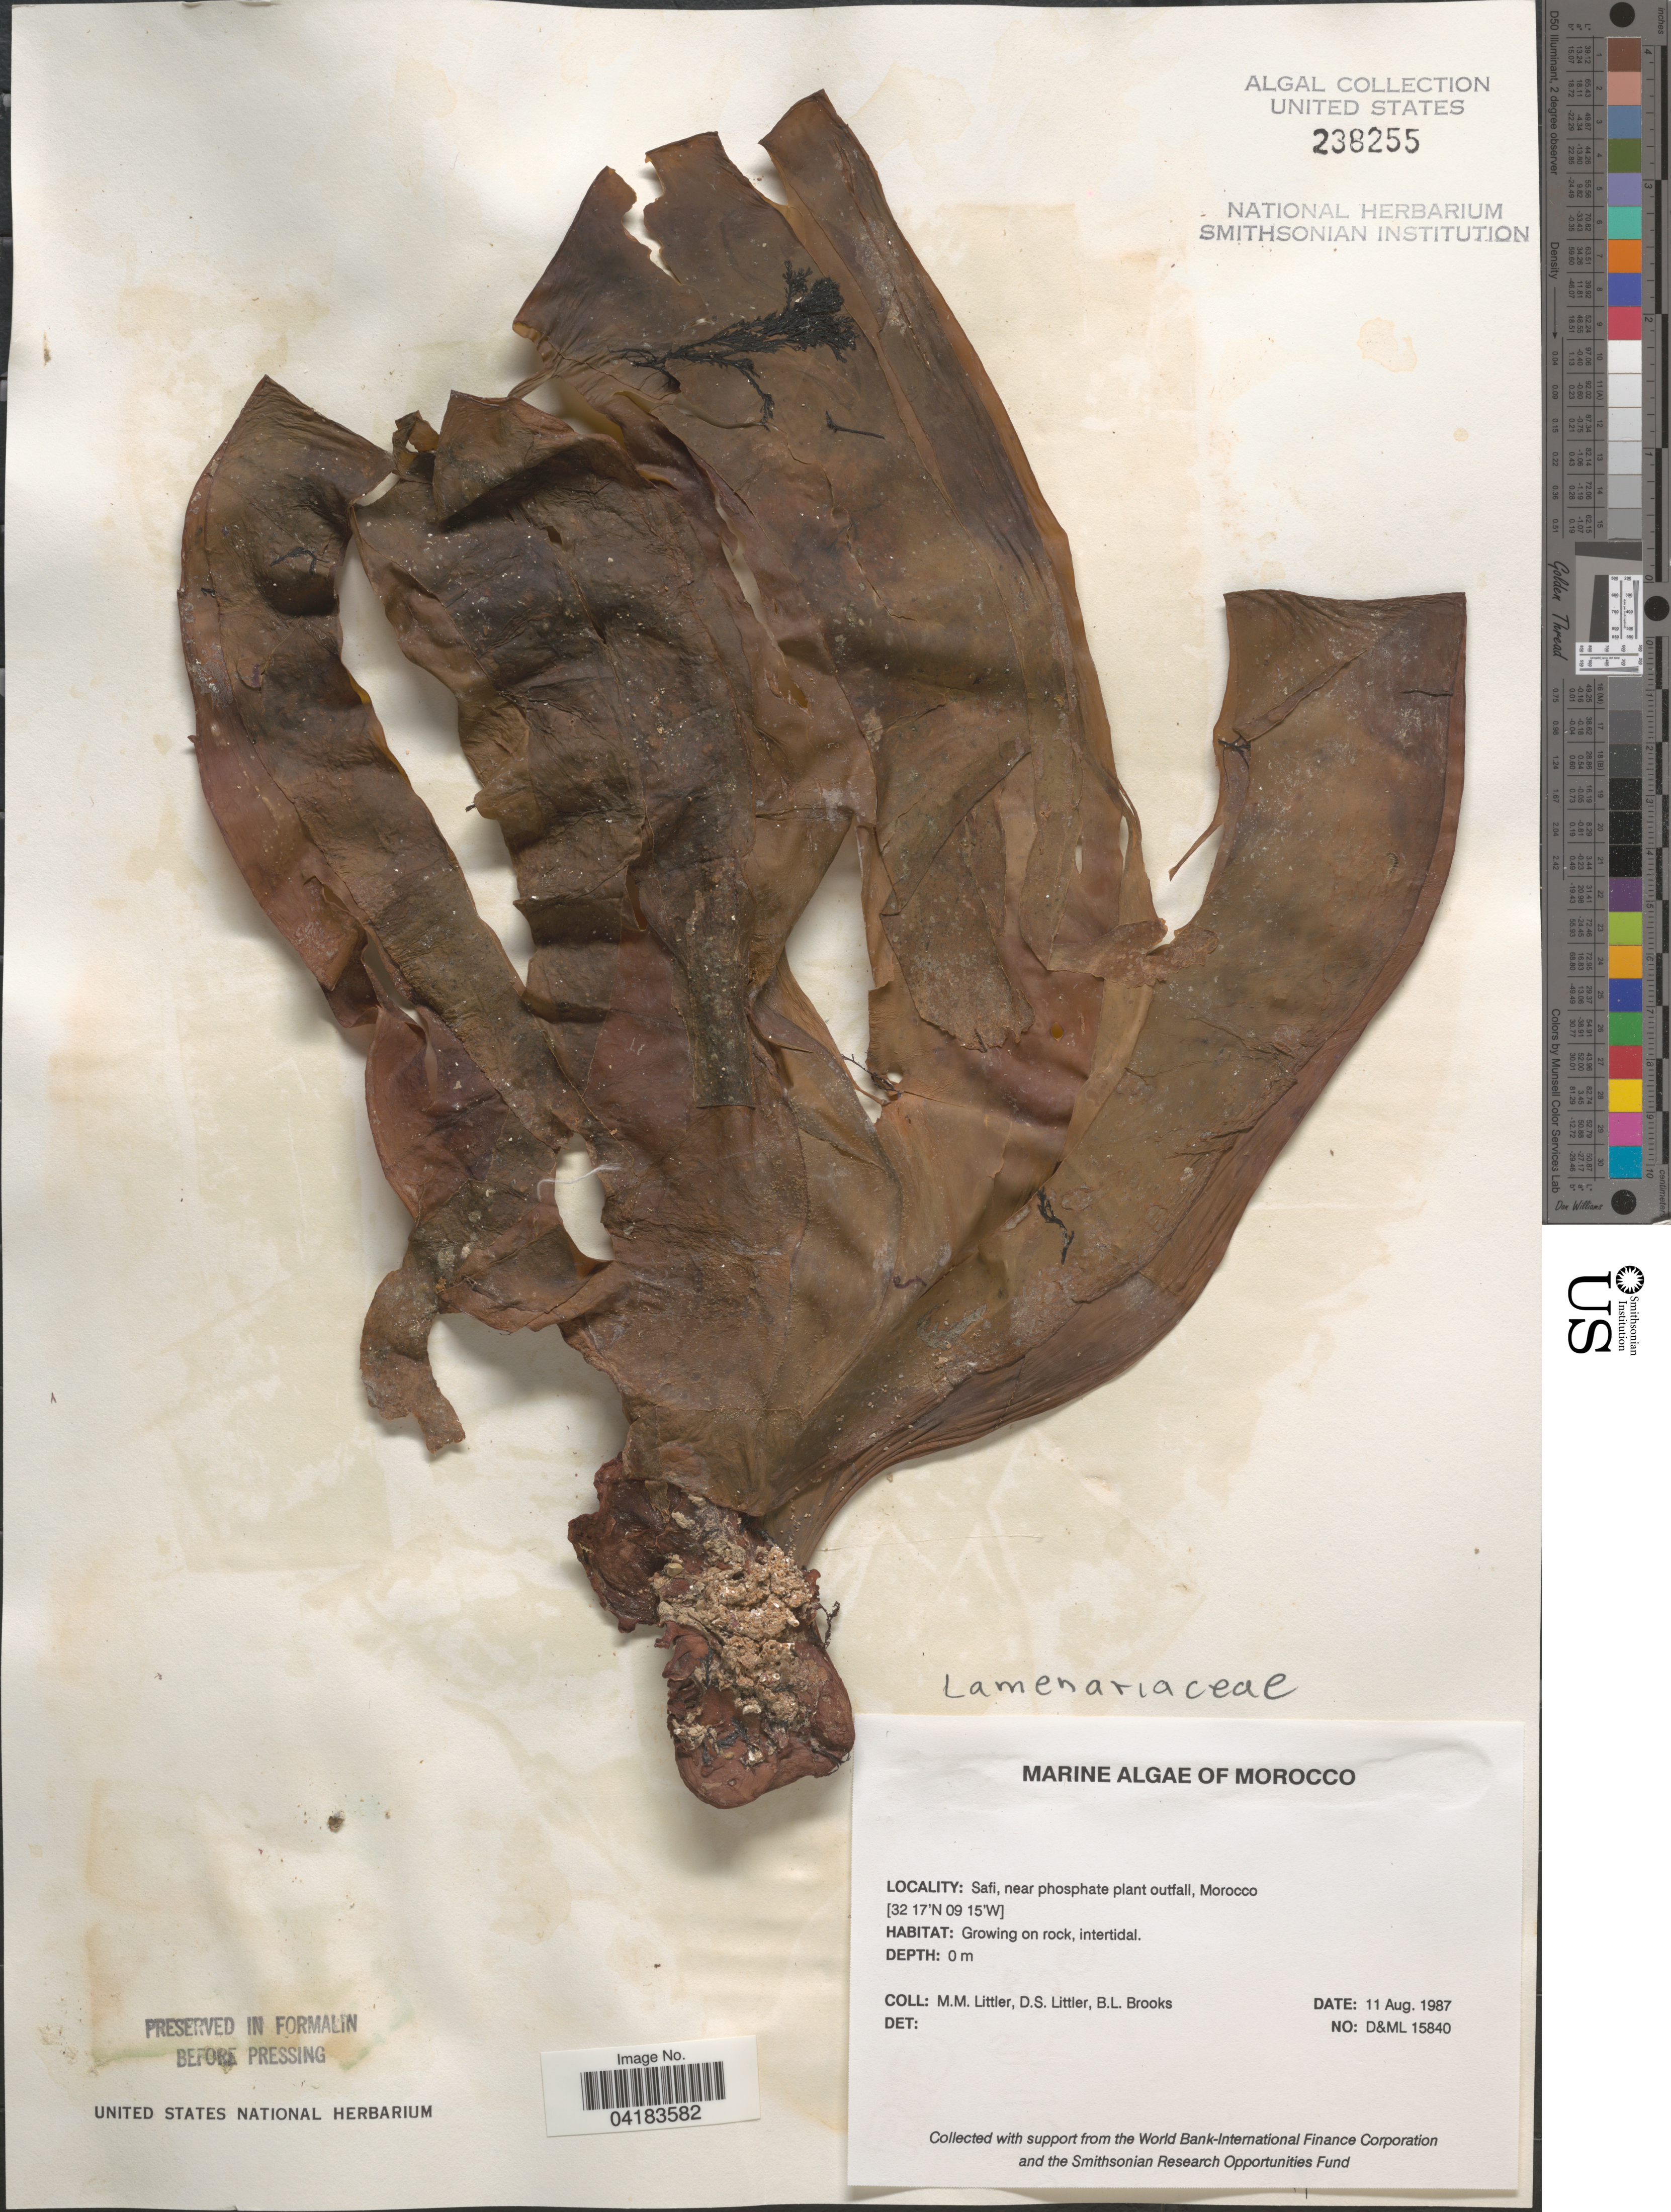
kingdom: Chromista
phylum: Ochrophyta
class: Phaeophyceae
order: Laminariales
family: Laminariaceae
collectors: D. S. Littler & B. Brooks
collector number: D&ML15840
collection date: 1987-08-11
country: Morocco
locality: Safi, near phosphate plant outfall.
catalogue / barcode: US 238255